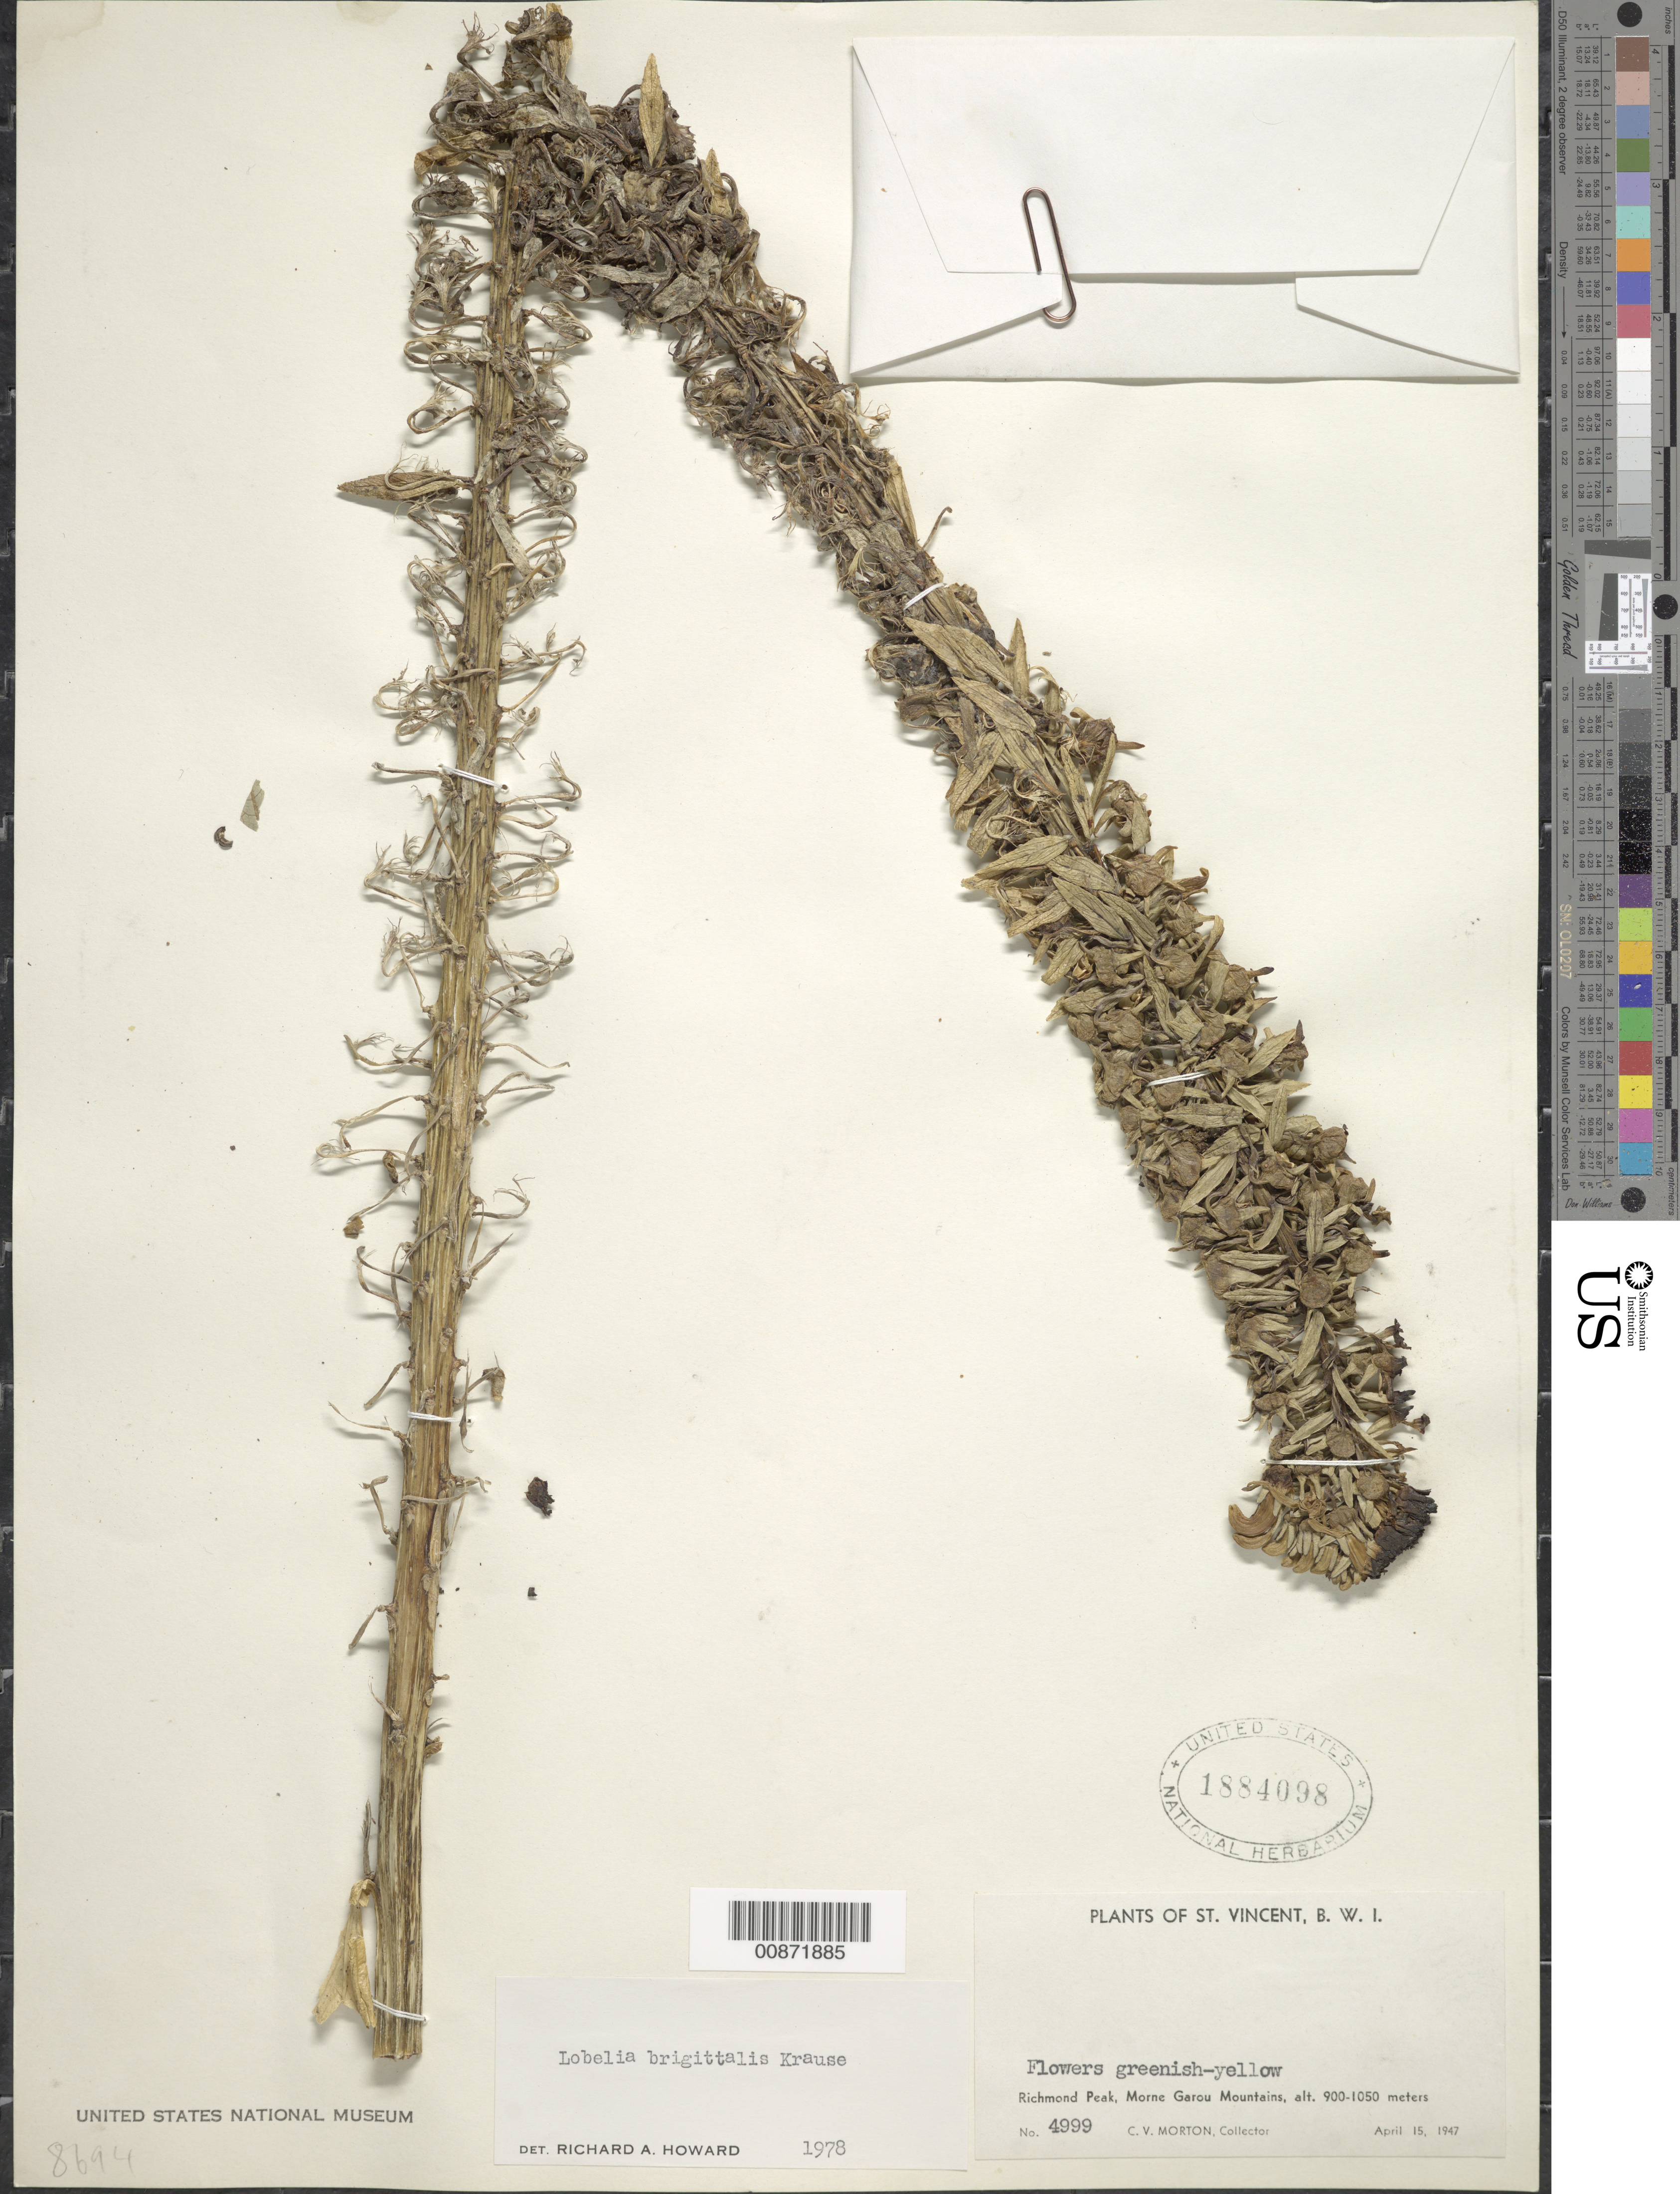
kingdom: Plantae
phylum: Tracheophyta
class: Magnoliopsida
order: Asterales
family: Campanulaceae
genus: Lobelia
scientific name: Lobelia brigittalis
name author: E.H.L. Krause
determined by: Howard, R. A.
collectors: C. V. Morton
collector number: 4999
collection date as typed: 15 Apr 1947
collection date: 1947-04-15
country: St. Vincent - Grenadines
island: St. Vincent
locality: Richmond Peak, Morne Garou Mountains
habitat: Montane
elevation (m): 900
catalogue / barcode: US 1884098